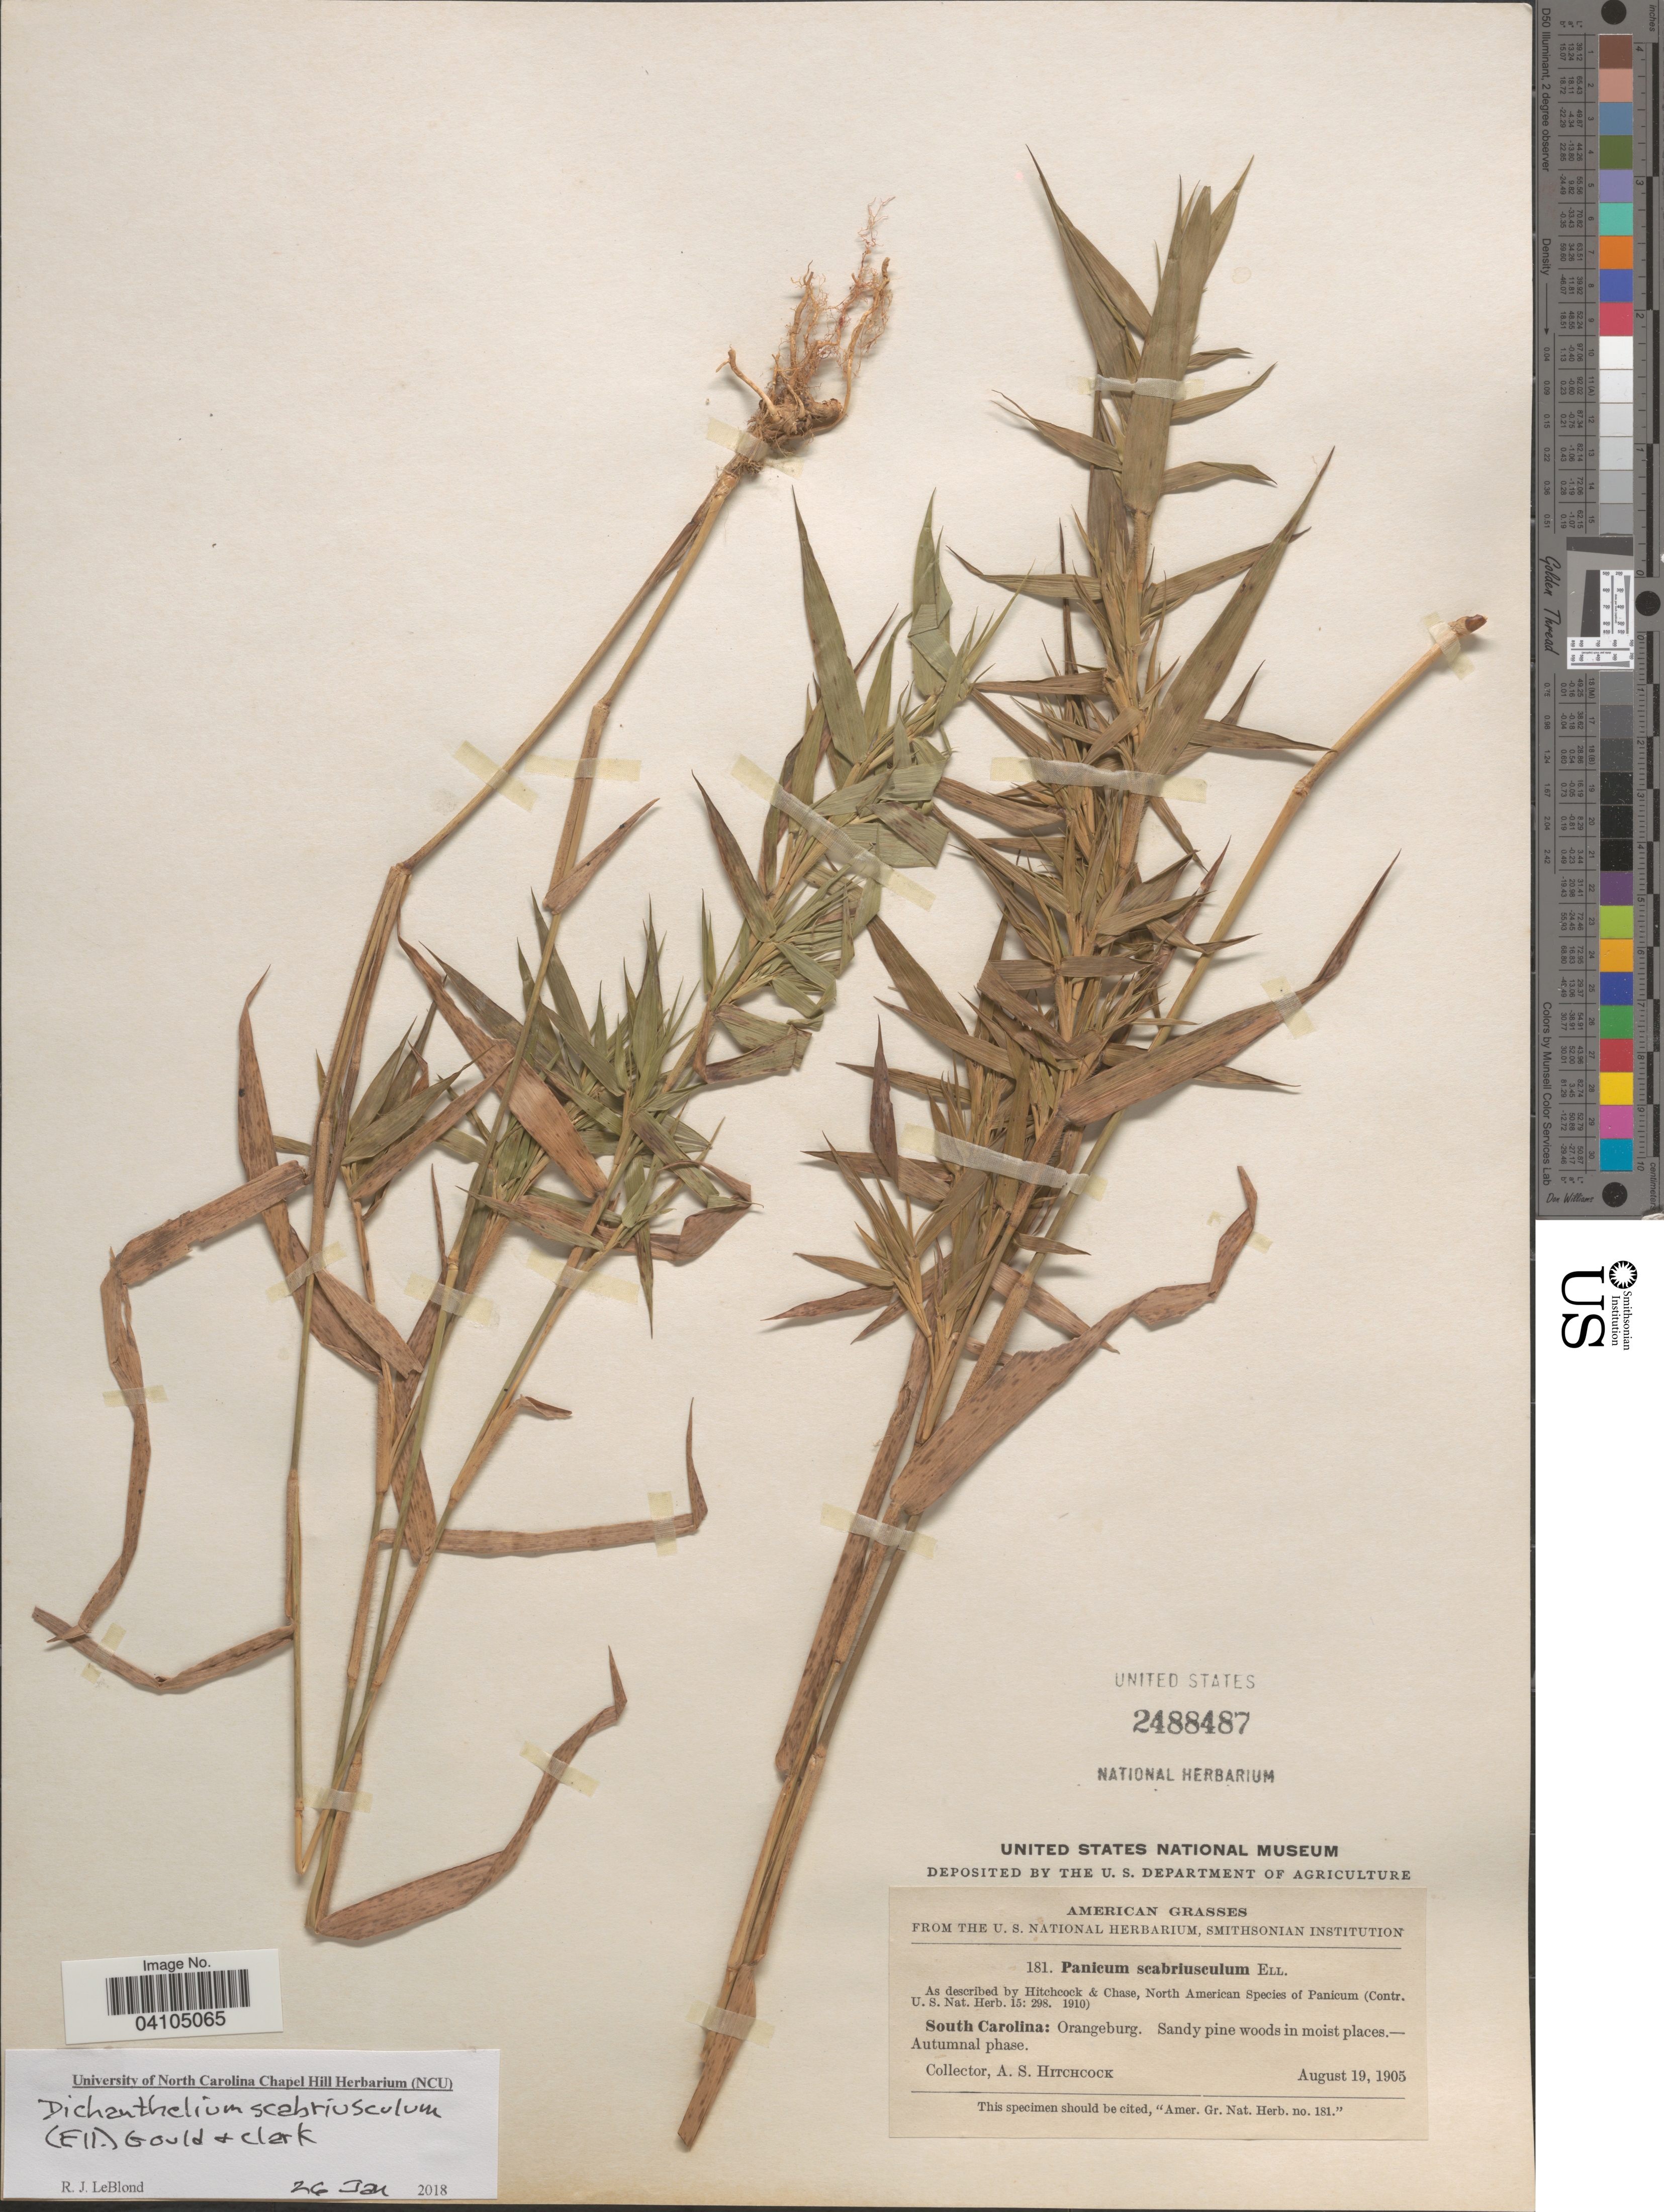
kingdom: Plantae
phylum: Tracheophyta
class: Liliopsida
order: Poales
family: Poaceae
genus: Dichanthelium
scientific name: Dichanthelium scabriusculum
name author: (Elliott) Gould & C.A. Clark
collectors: A. Hichcock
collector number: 181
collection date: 1905-08-19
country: United States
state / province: South Carolina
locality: Orangeburg.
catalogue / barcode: US 2488487